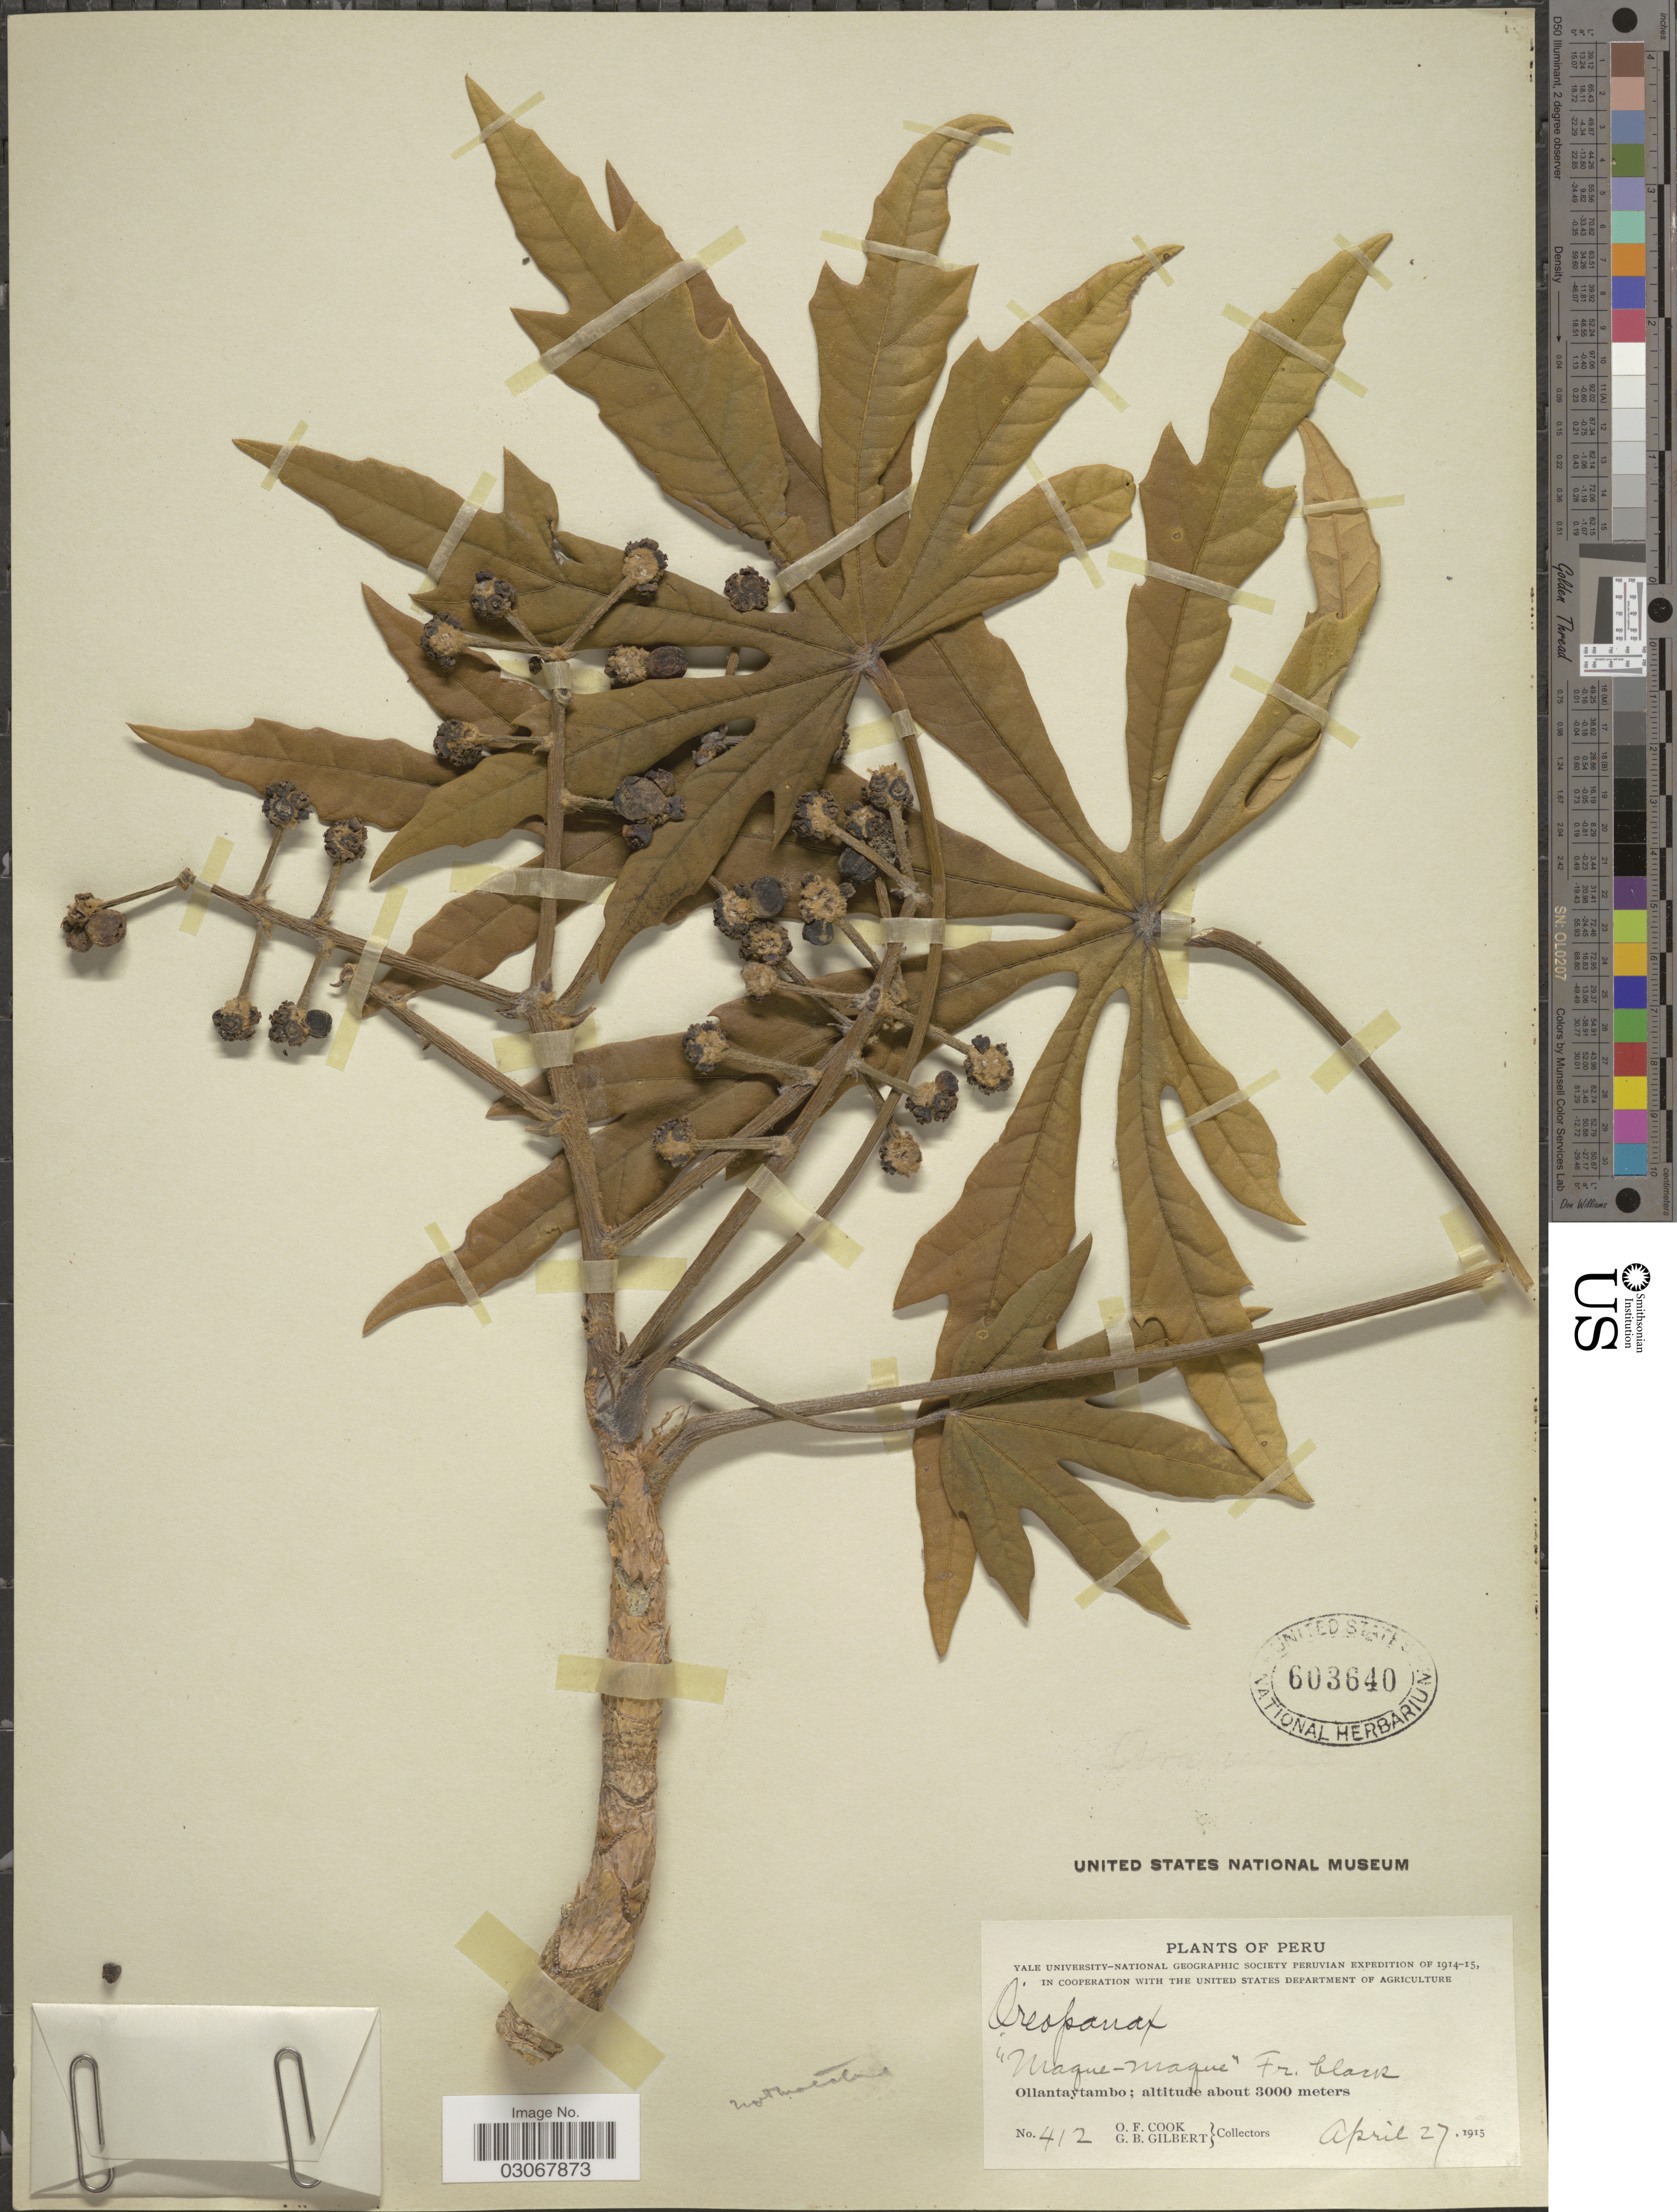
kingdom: Plantae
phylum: Tracheophyta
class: Magnoliopsida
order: Apiales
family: Araliaceae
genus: Oreopanax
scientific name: Oreopanax sp.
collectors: O. F. Cook & G. B. Gilbert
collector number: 412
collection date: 1915-04-27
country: Peru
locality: Ollantaytambo.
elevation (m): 3000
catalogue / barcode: US 603640